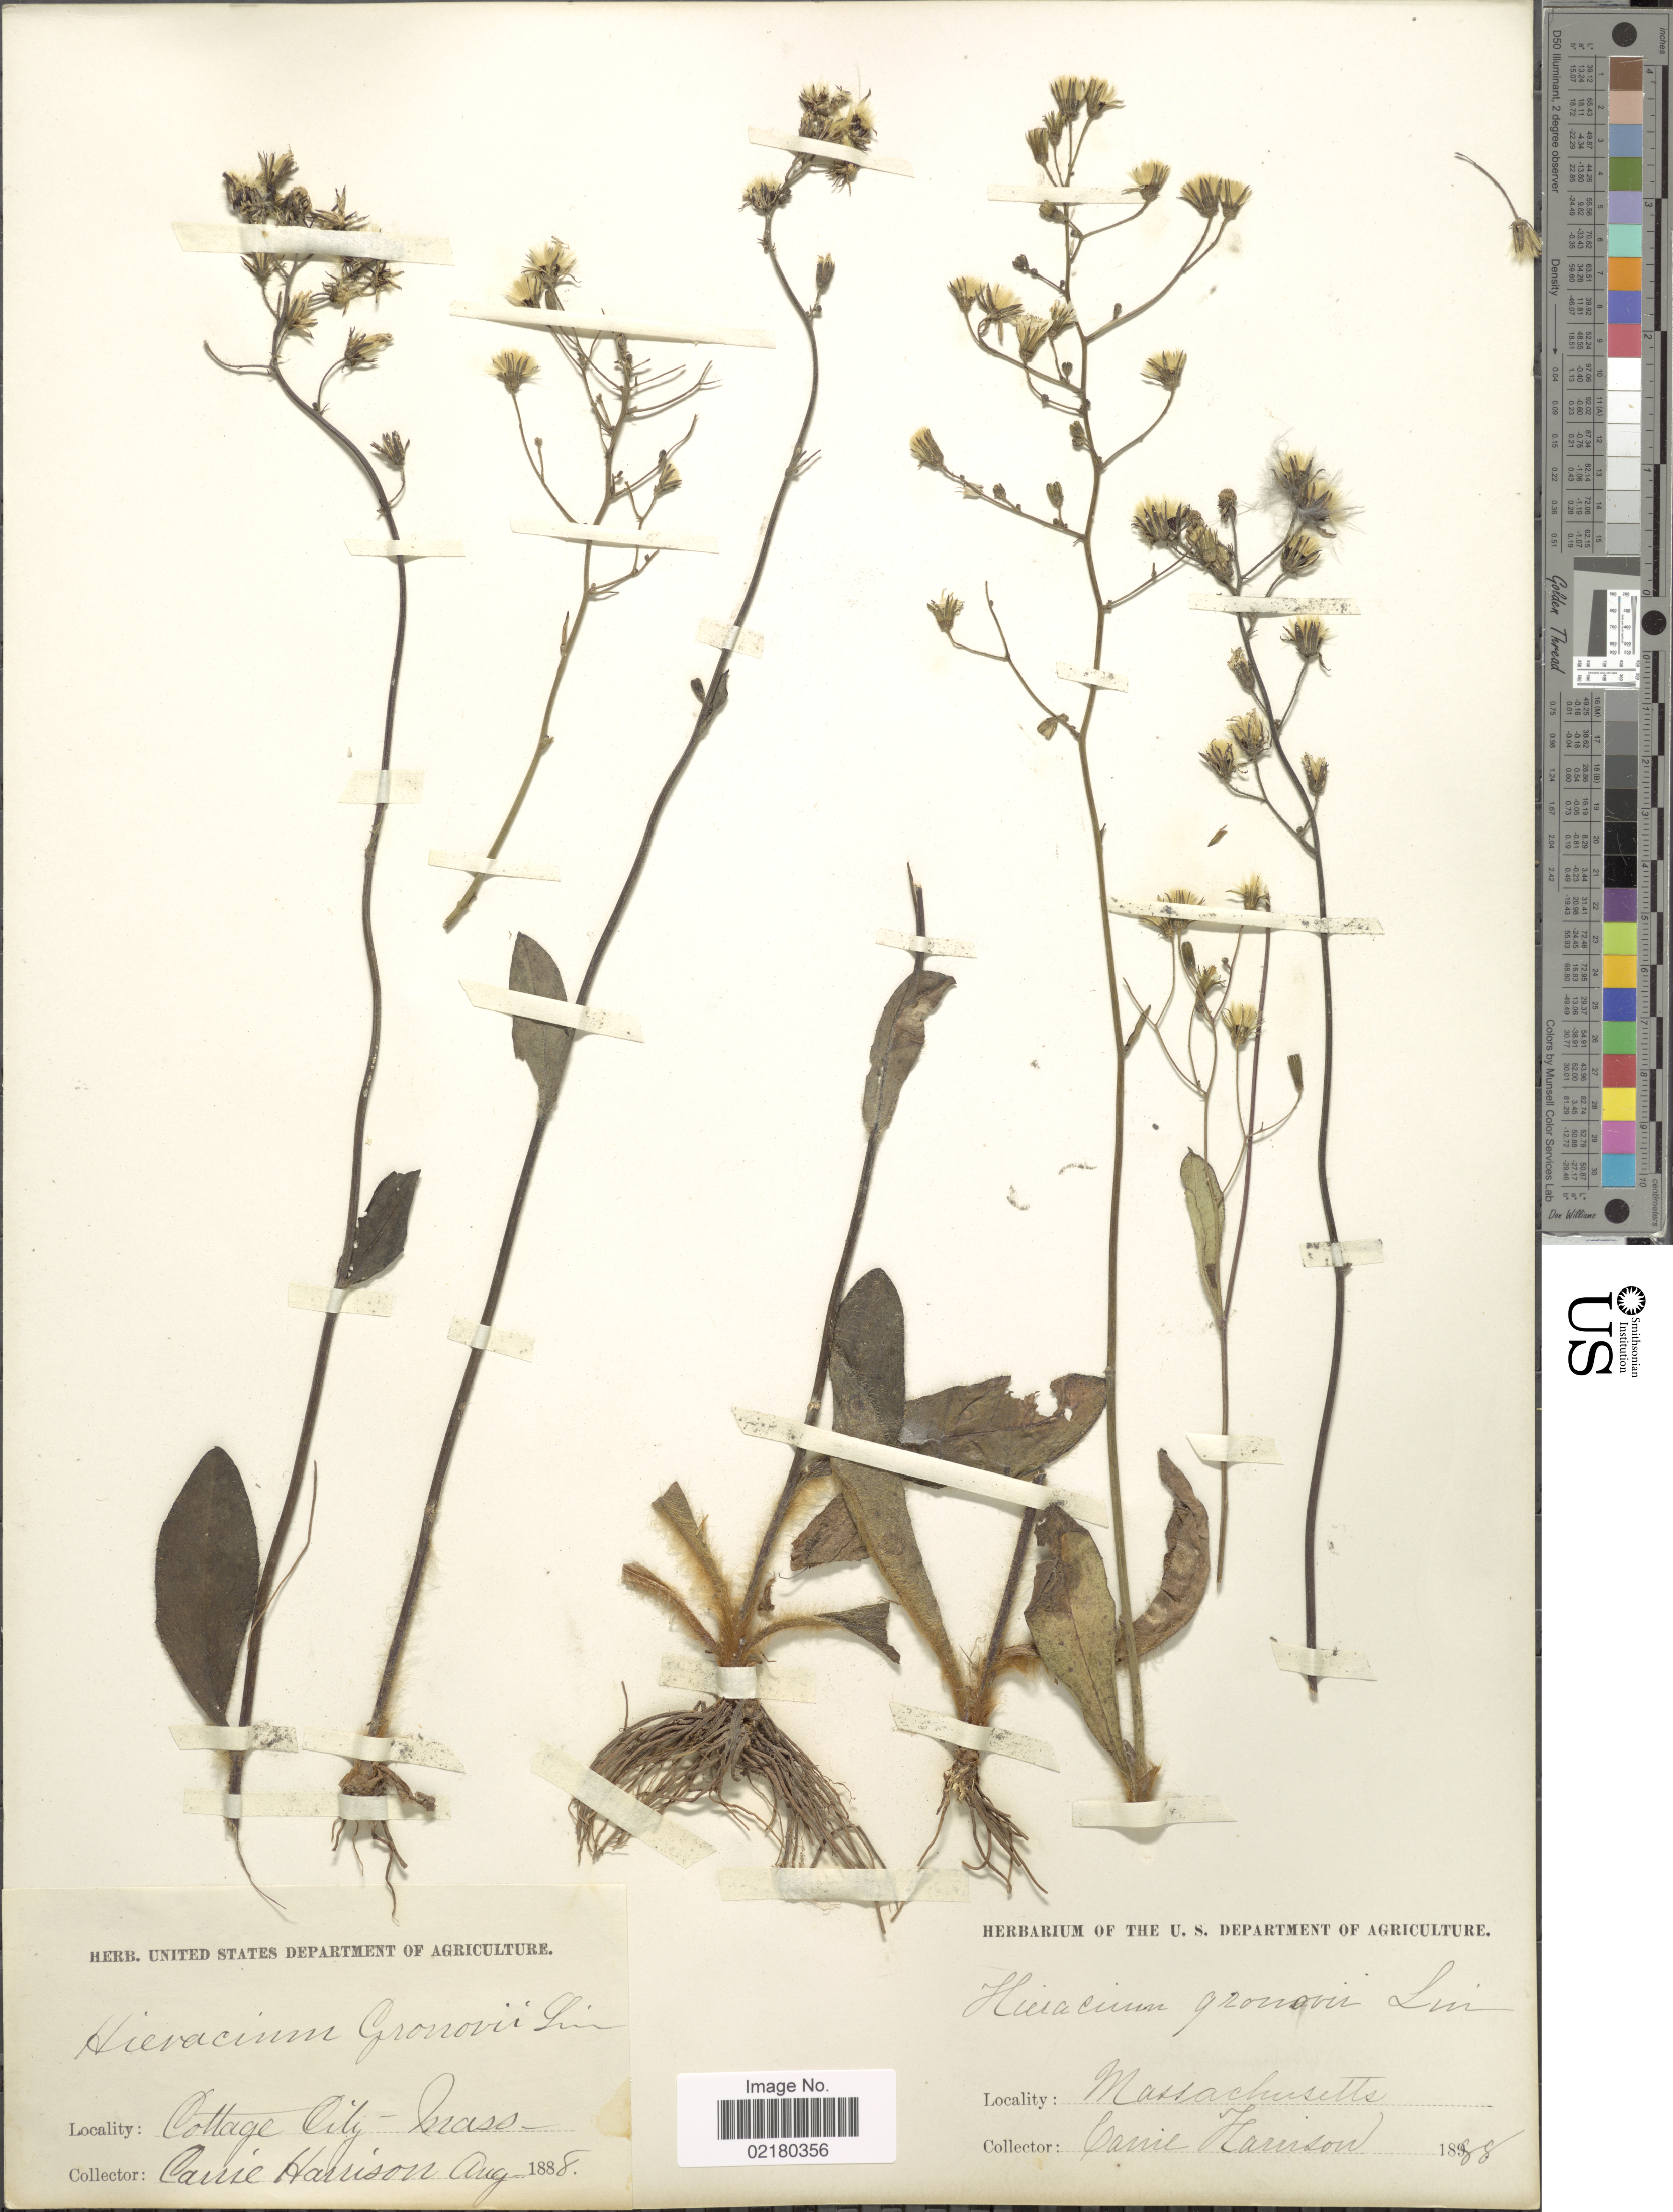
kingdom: Plantae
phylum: Tracheophyta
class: Magnoliopsida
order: Asterales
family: Asteraceae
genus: Hieracium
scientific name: Hieracium gronovii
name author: L.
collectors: C. Harrison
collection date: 1888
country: United States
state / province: Massachusetts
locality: Cottage City